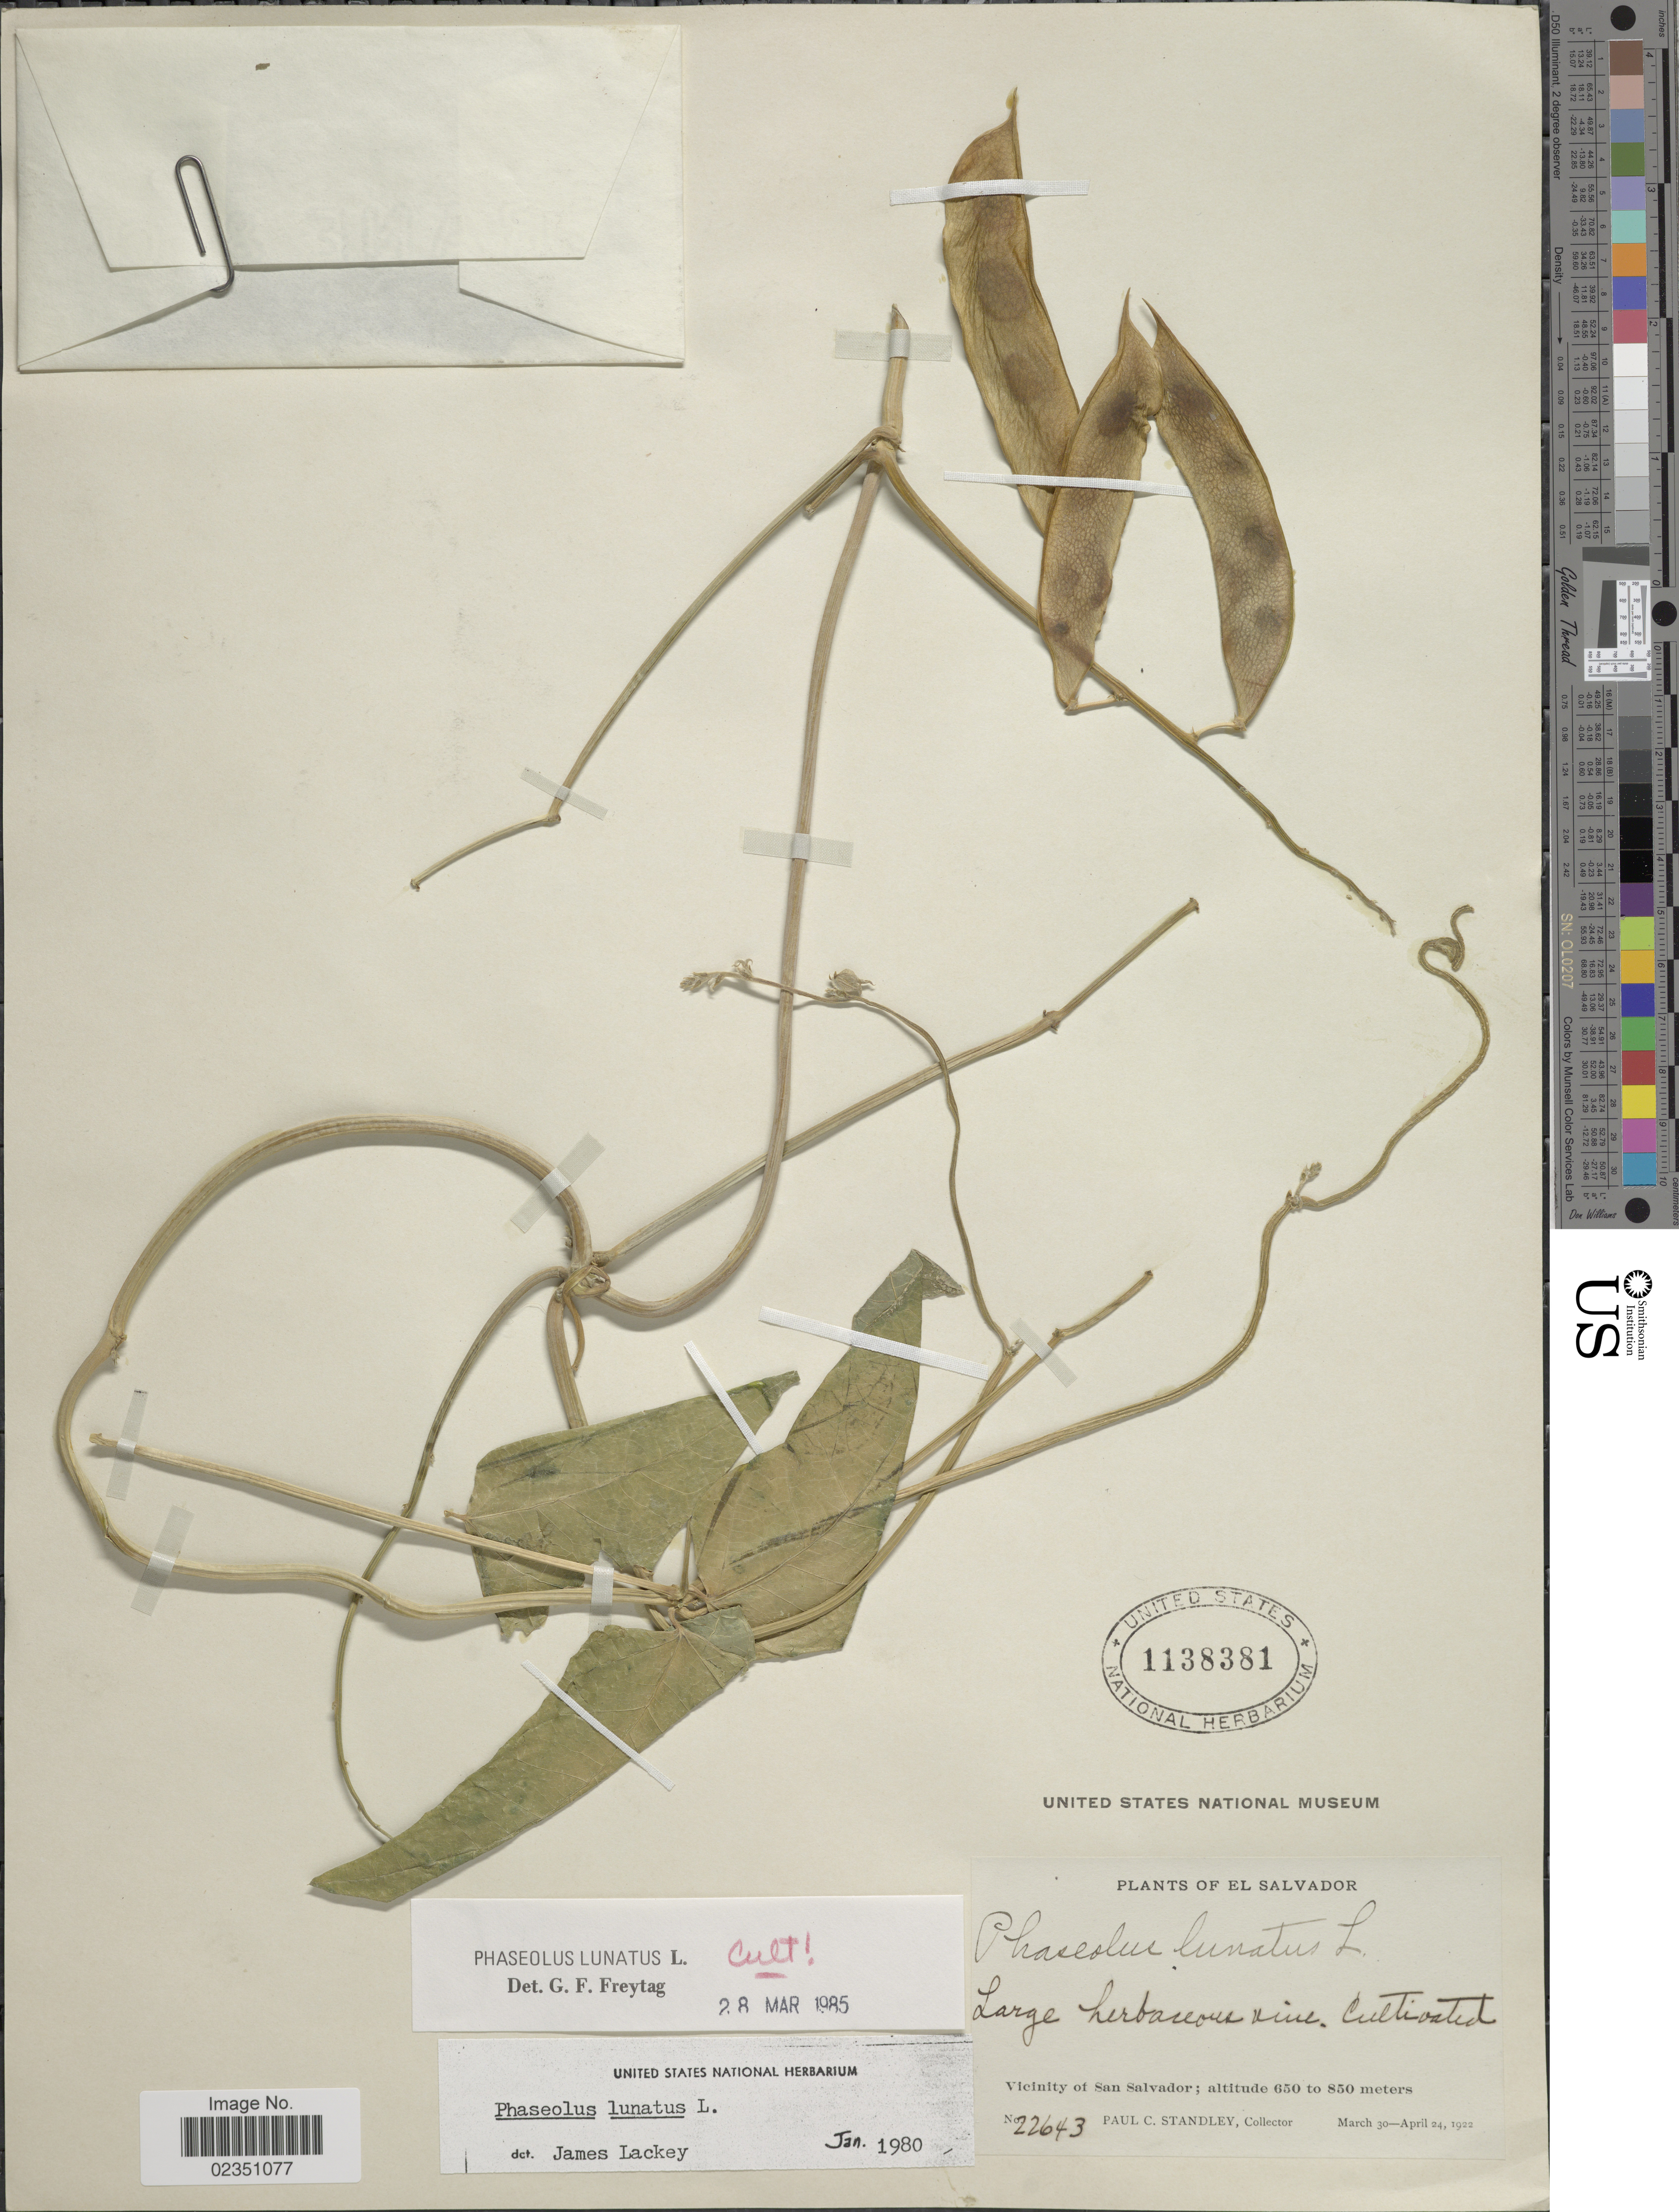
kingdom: Plantae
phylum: Tracheophyta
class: Magnoliopsida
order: Fabales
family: Fabaceae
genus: Phaseolus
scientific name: Phaseolus lunatus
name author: L.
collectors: P. C. Standley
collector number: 2643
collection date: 1922-03-30/1922-04-24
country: El Salvador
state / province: San Salvador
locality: Vicinity of San Salvador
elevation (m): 650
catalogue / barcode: US 1138381